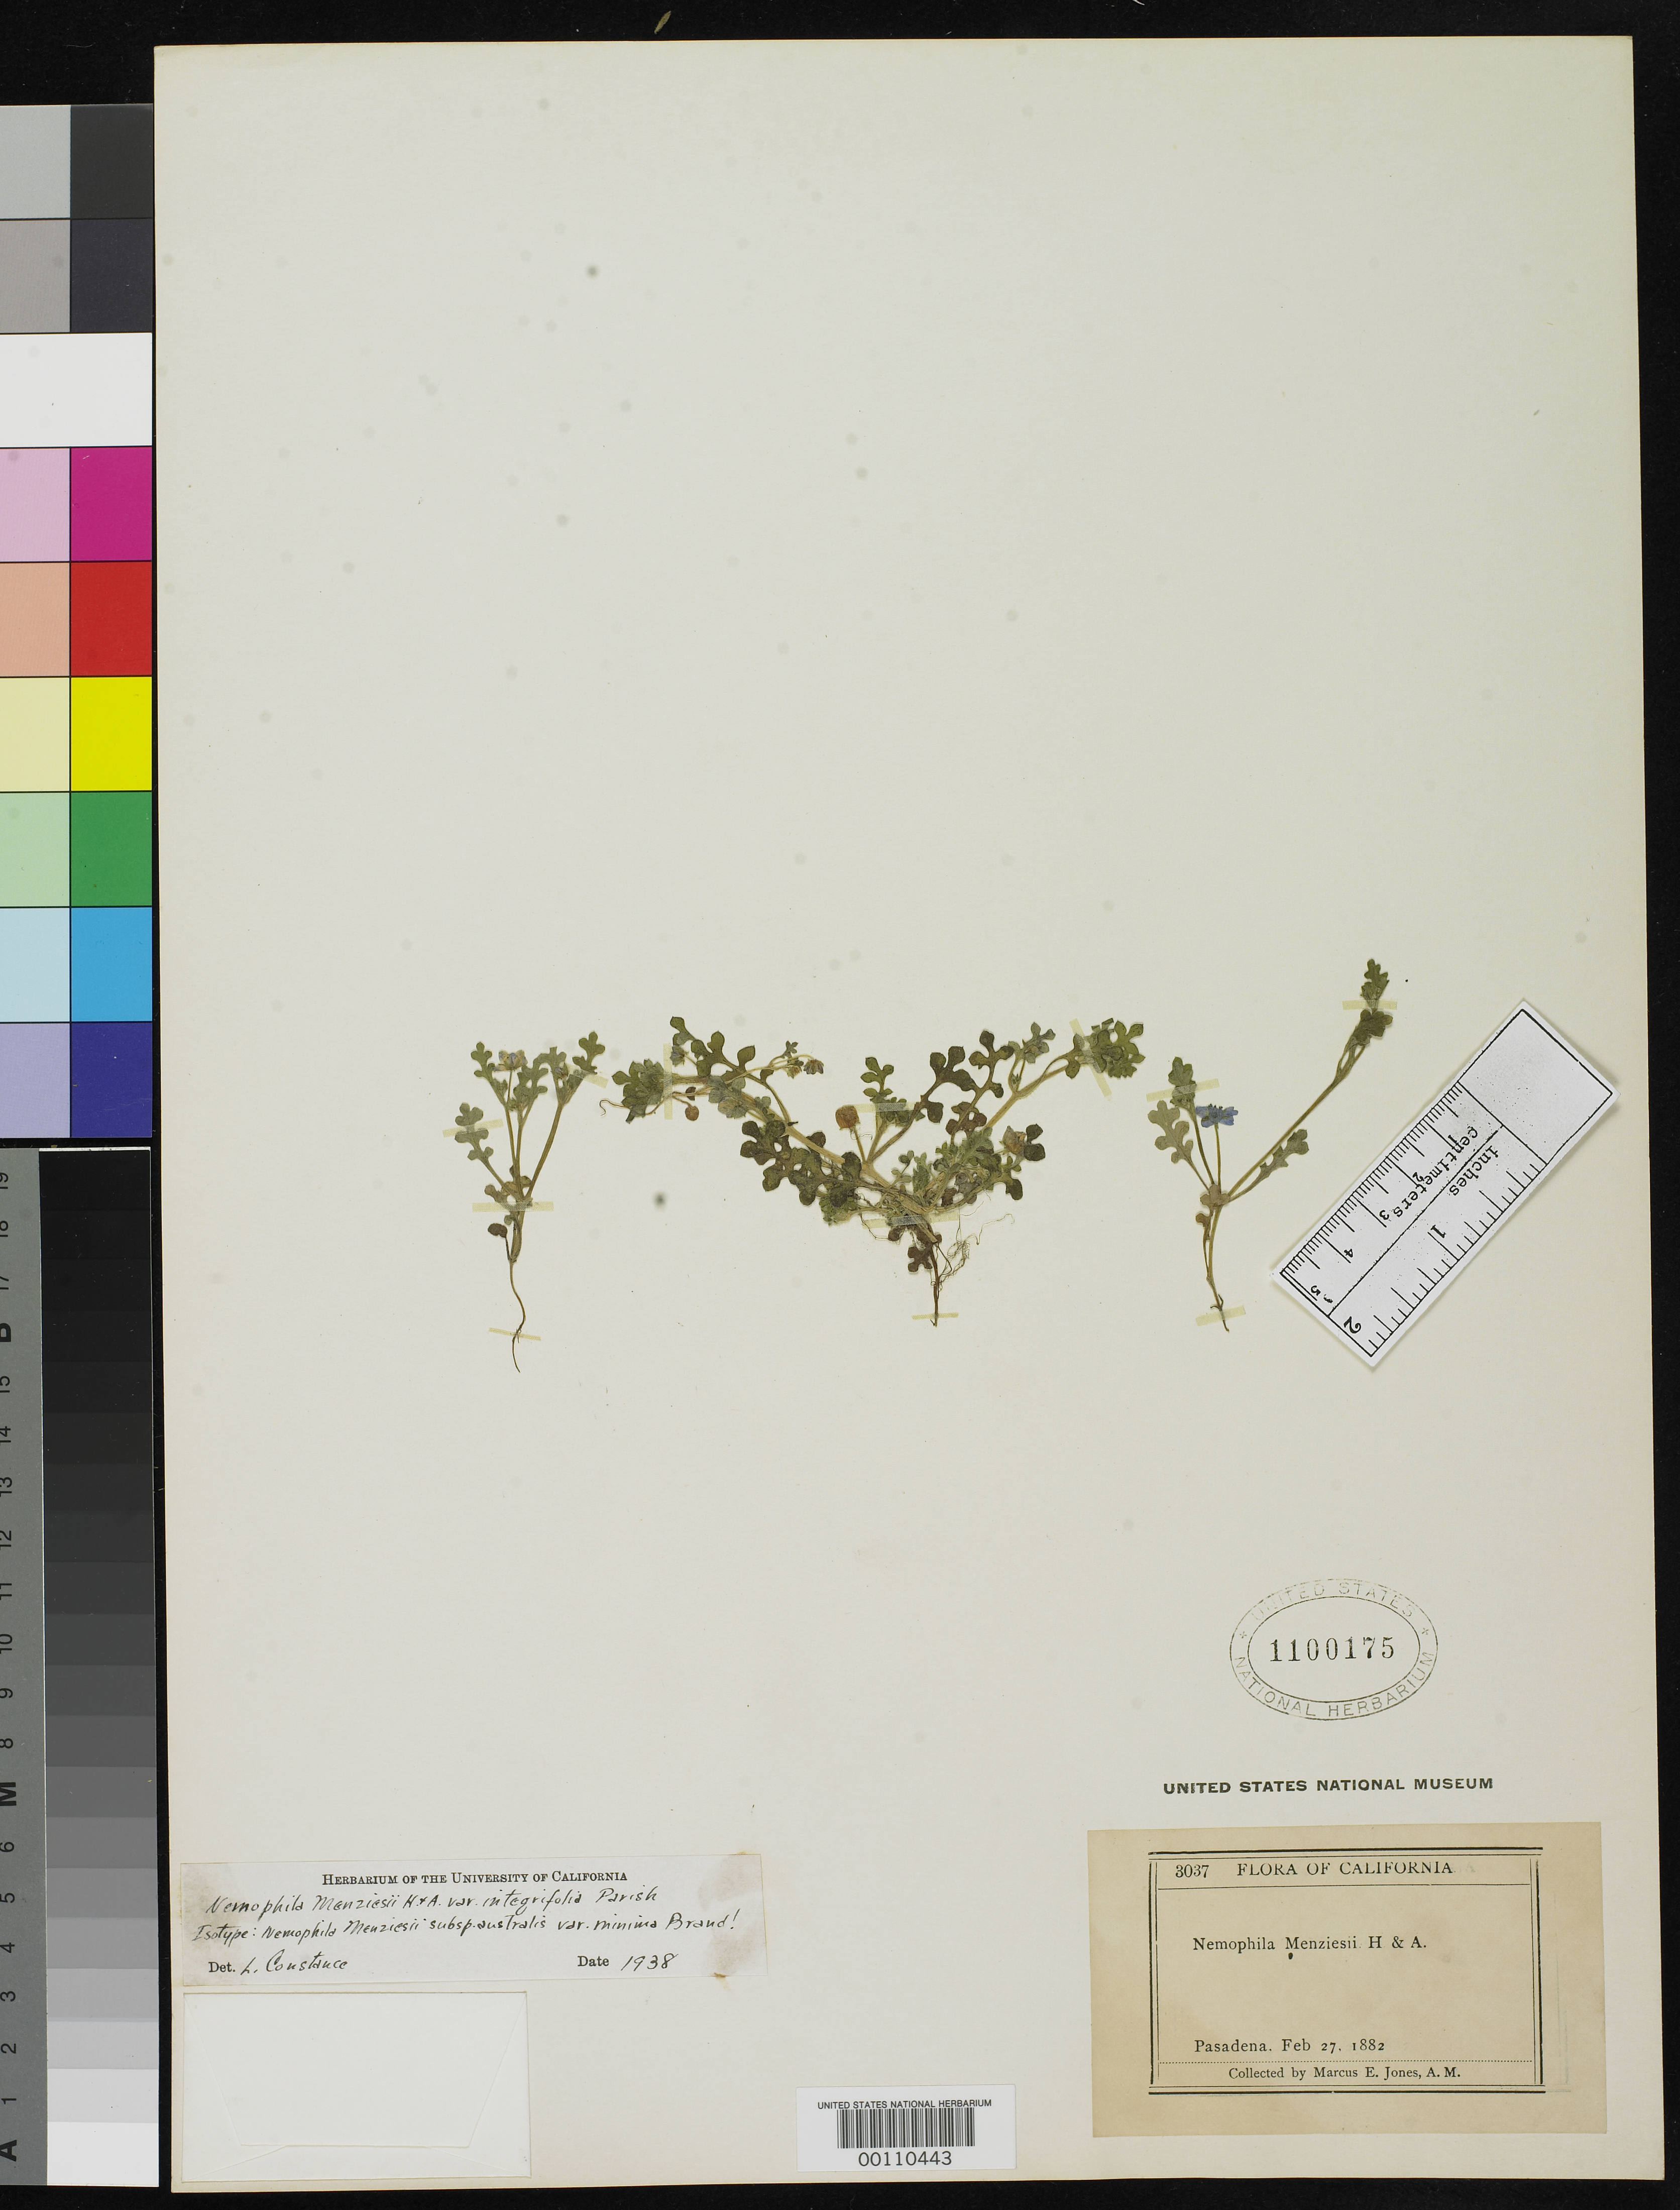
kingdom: Plantae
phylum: Tracheophyta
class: Magnoliopsida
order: Boraginales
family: Hydrophyllaceae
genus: Nemophila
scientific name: Nemophila menziesii subsp. australis var. minima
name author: Brand in Engl.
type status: Isotype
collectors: M. E. Jones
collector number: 3037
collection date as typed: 27 Feb 1882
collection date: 1882-02-27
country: United States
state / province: California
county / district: Los Angeles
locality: Pasadena.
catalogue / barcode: US 1100175